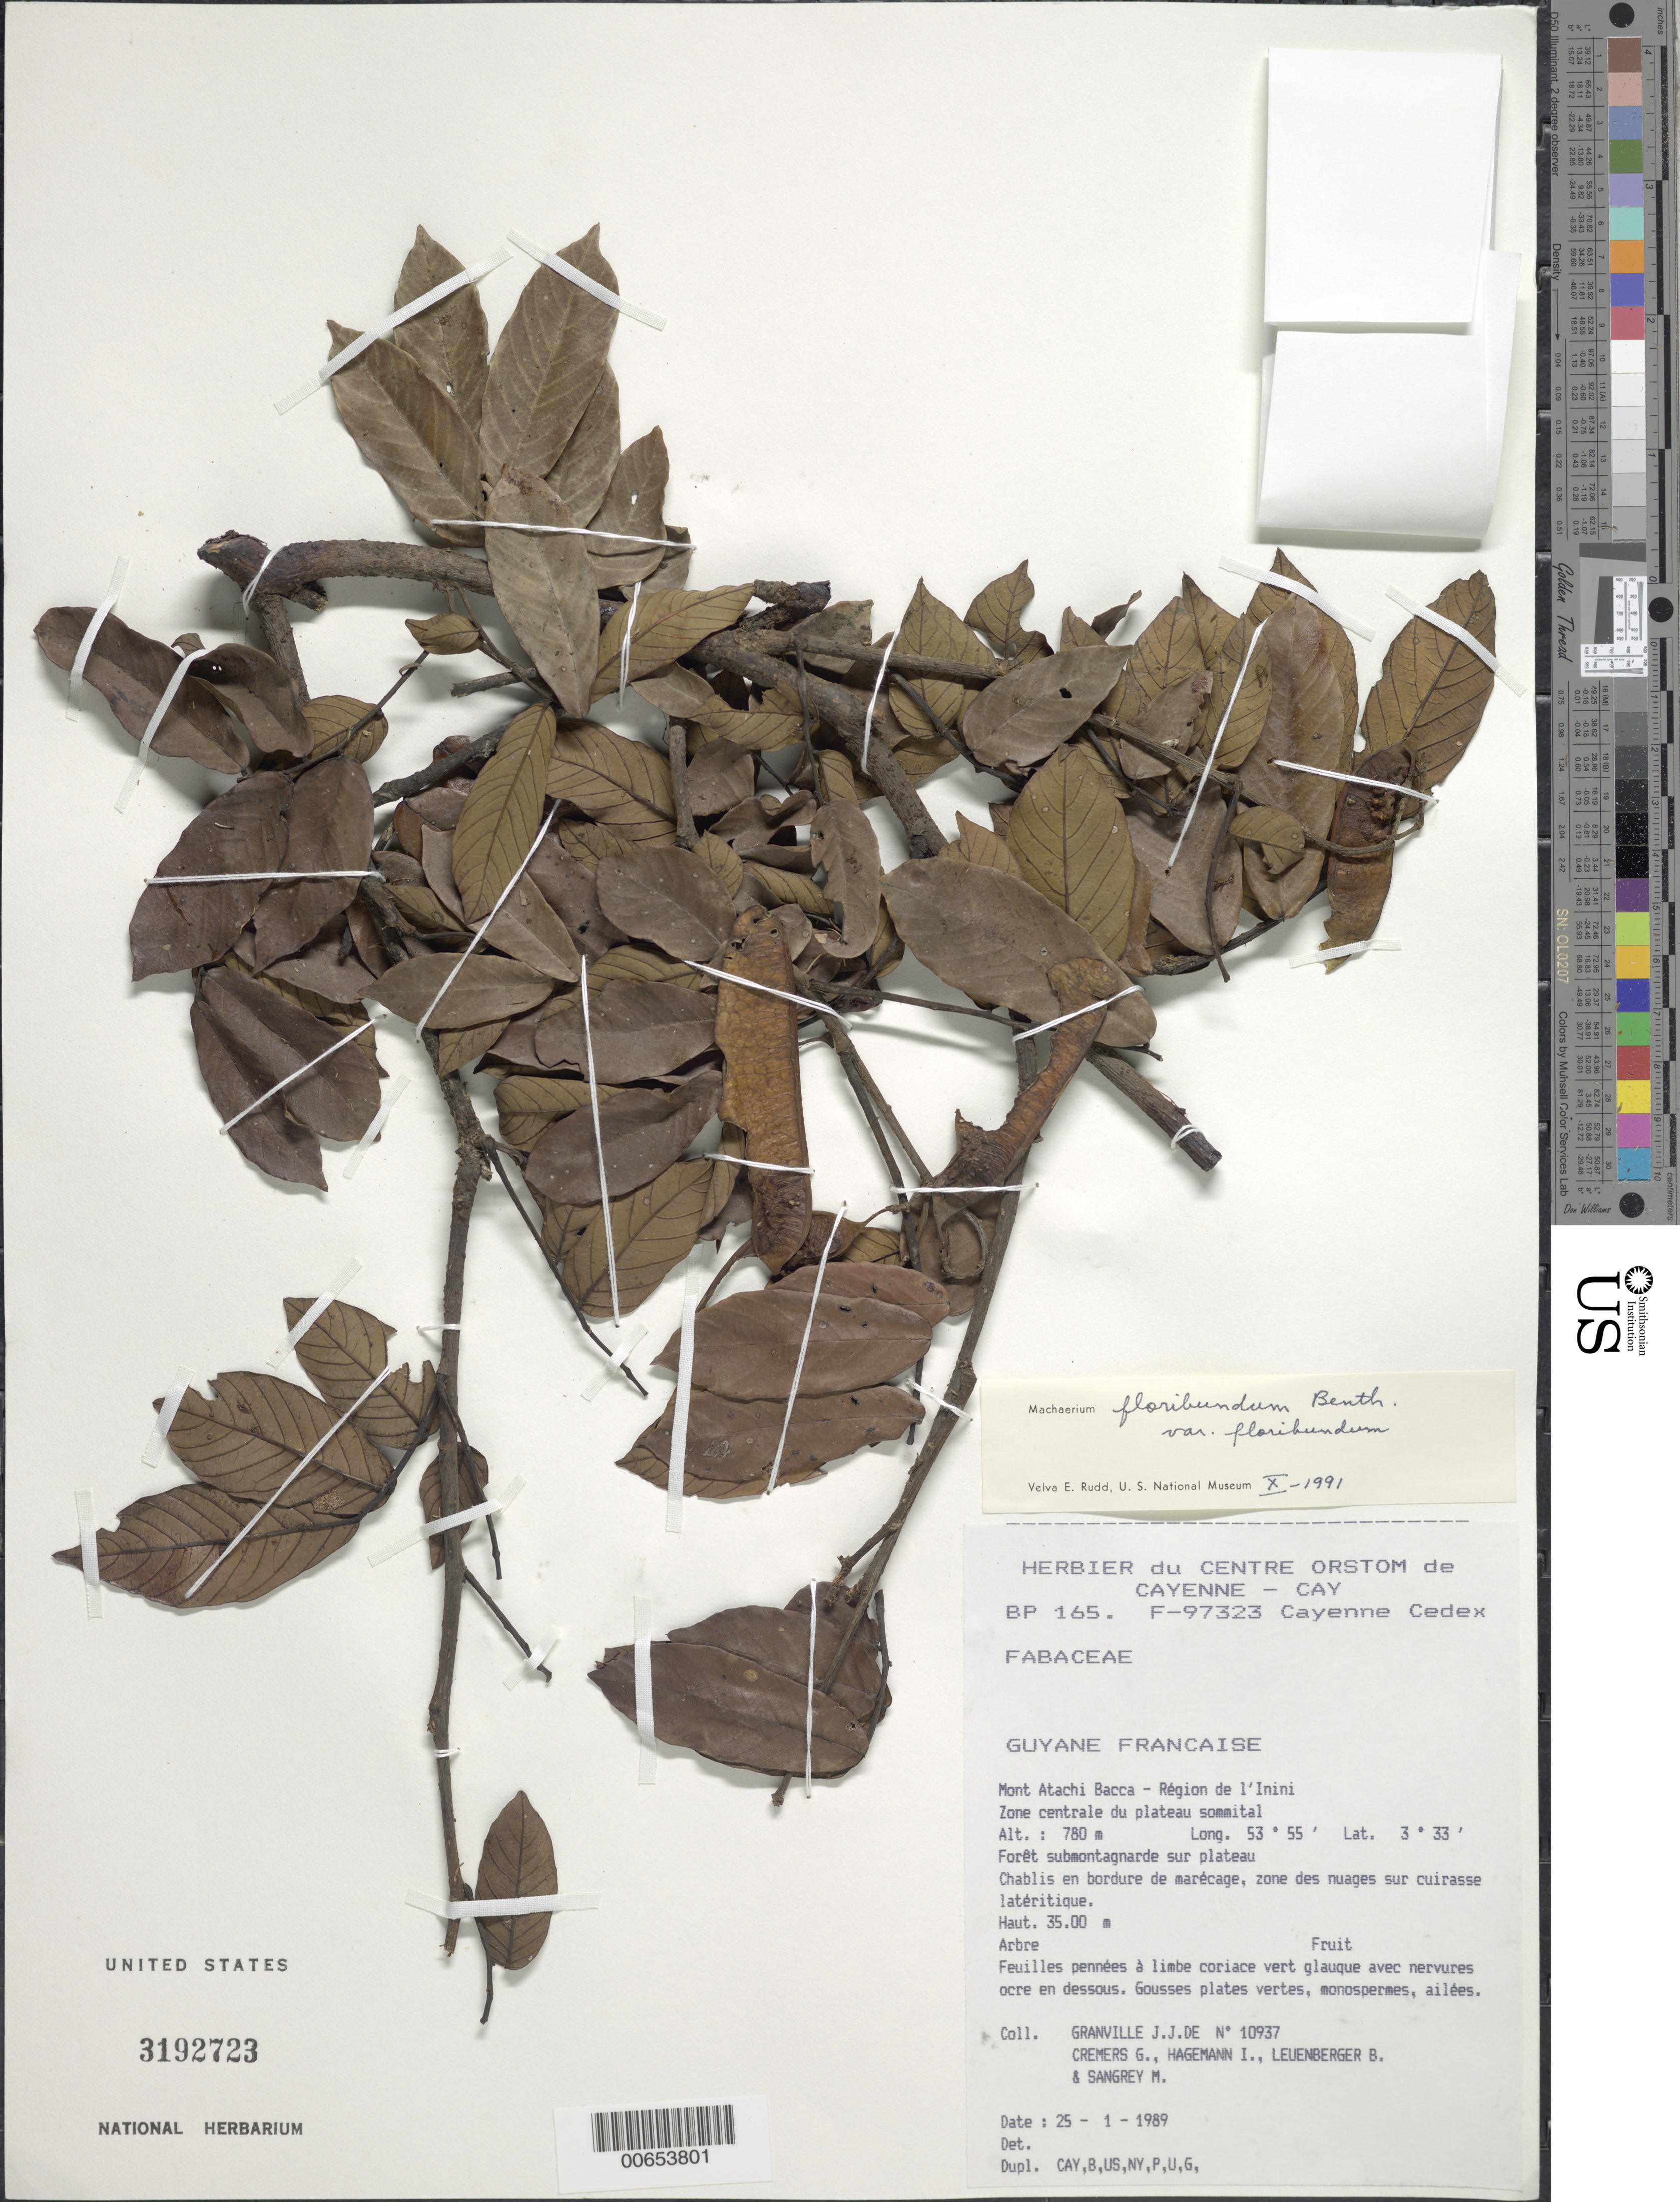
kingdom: Plantae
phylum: Tracheophyta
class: Magnoliopsida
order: Fabales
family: Fabaceae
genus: Machaerium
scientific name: Machaerium floribundum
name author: Benth.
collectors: J.-J. de Granville, G. Cremers, J. Hagemann, B. E. Leuenberger & M. S. Sangrey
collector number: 10937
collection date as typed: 25-Jan-89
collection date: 1989-01-25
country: French Guiana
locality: Mont Atachi Bacca, région de l'Inini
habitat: Forêt submontagnarde sur plateau. Chablis en bordure de marecage, zone es nuages sur cuirasse lateritique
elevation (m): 780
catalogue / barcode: US 3192723